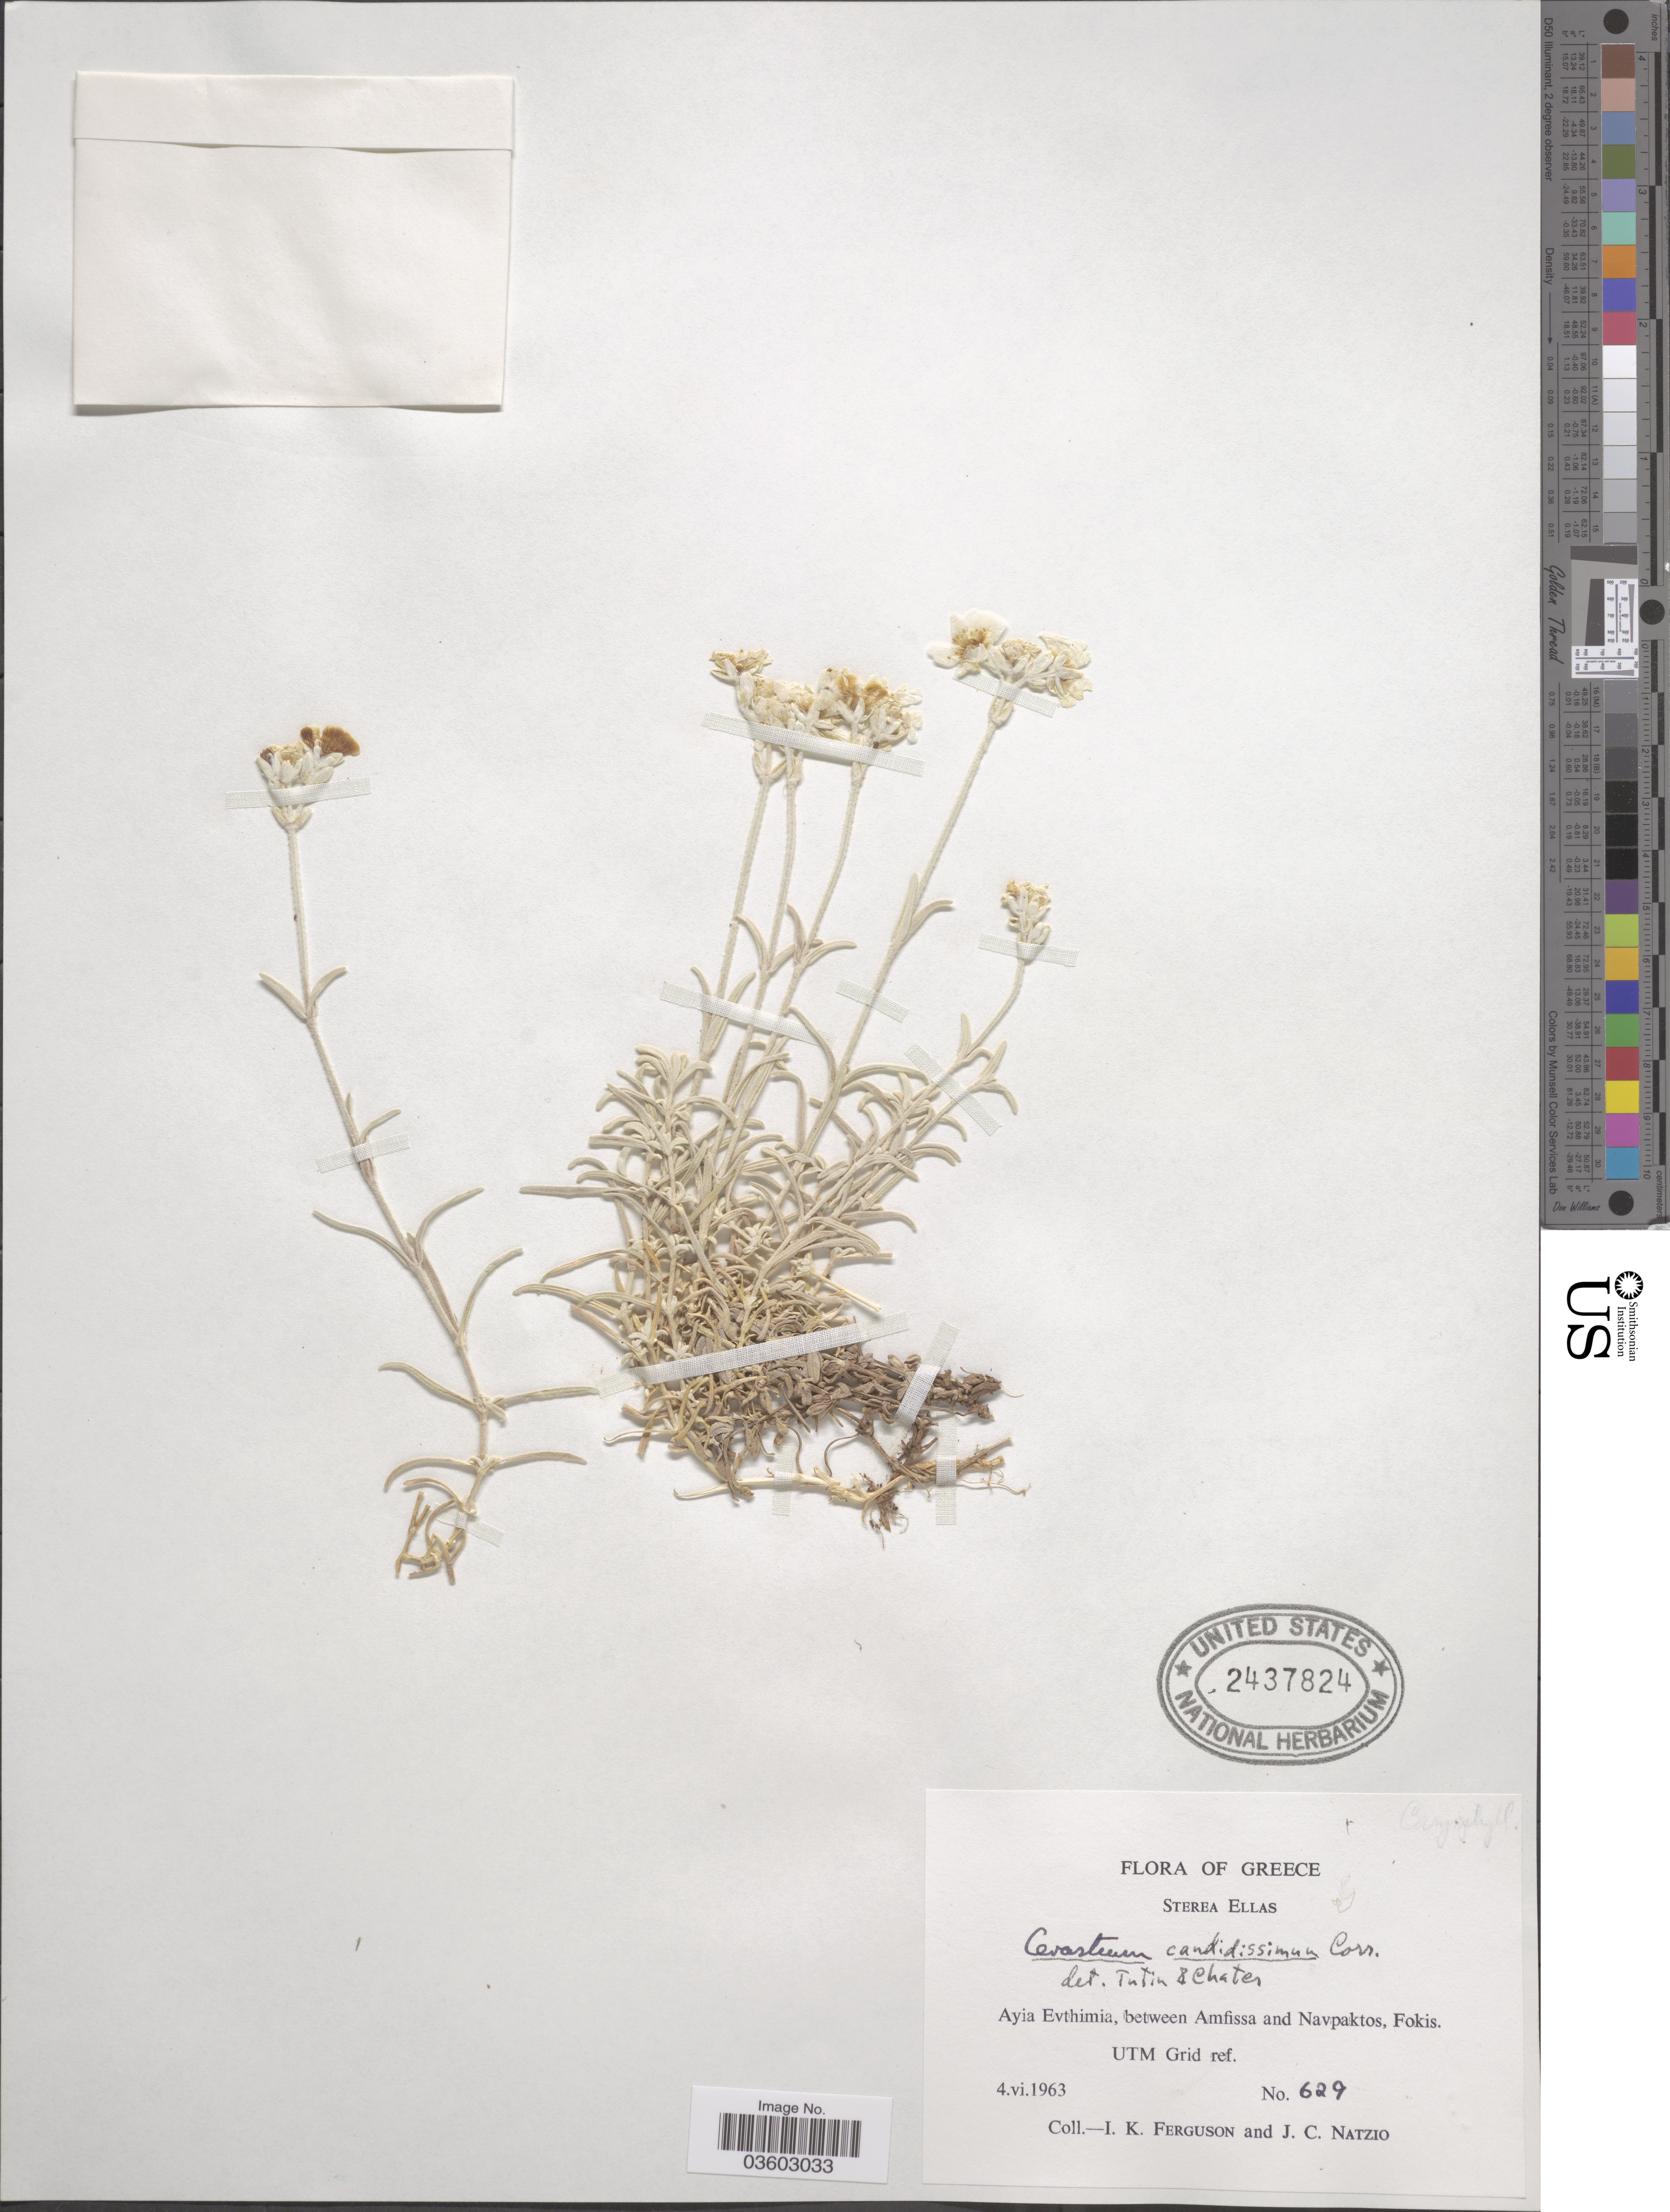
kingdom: Plantae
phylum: Tracheophyta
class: Magnoliopsida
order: Caryophyllales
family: Caryophyllaceae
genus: Cerastium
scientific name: Cerastium candidissimum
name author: Correns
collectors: I. K. Ferguson & J. Natzio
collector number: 629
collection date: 1963-06-04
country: Greece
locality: Sterea Ellas. Ayia Evthimia, between Amfissa and Navpaktos, Fokis. UTM Grid ref.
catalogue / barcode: US 2437824